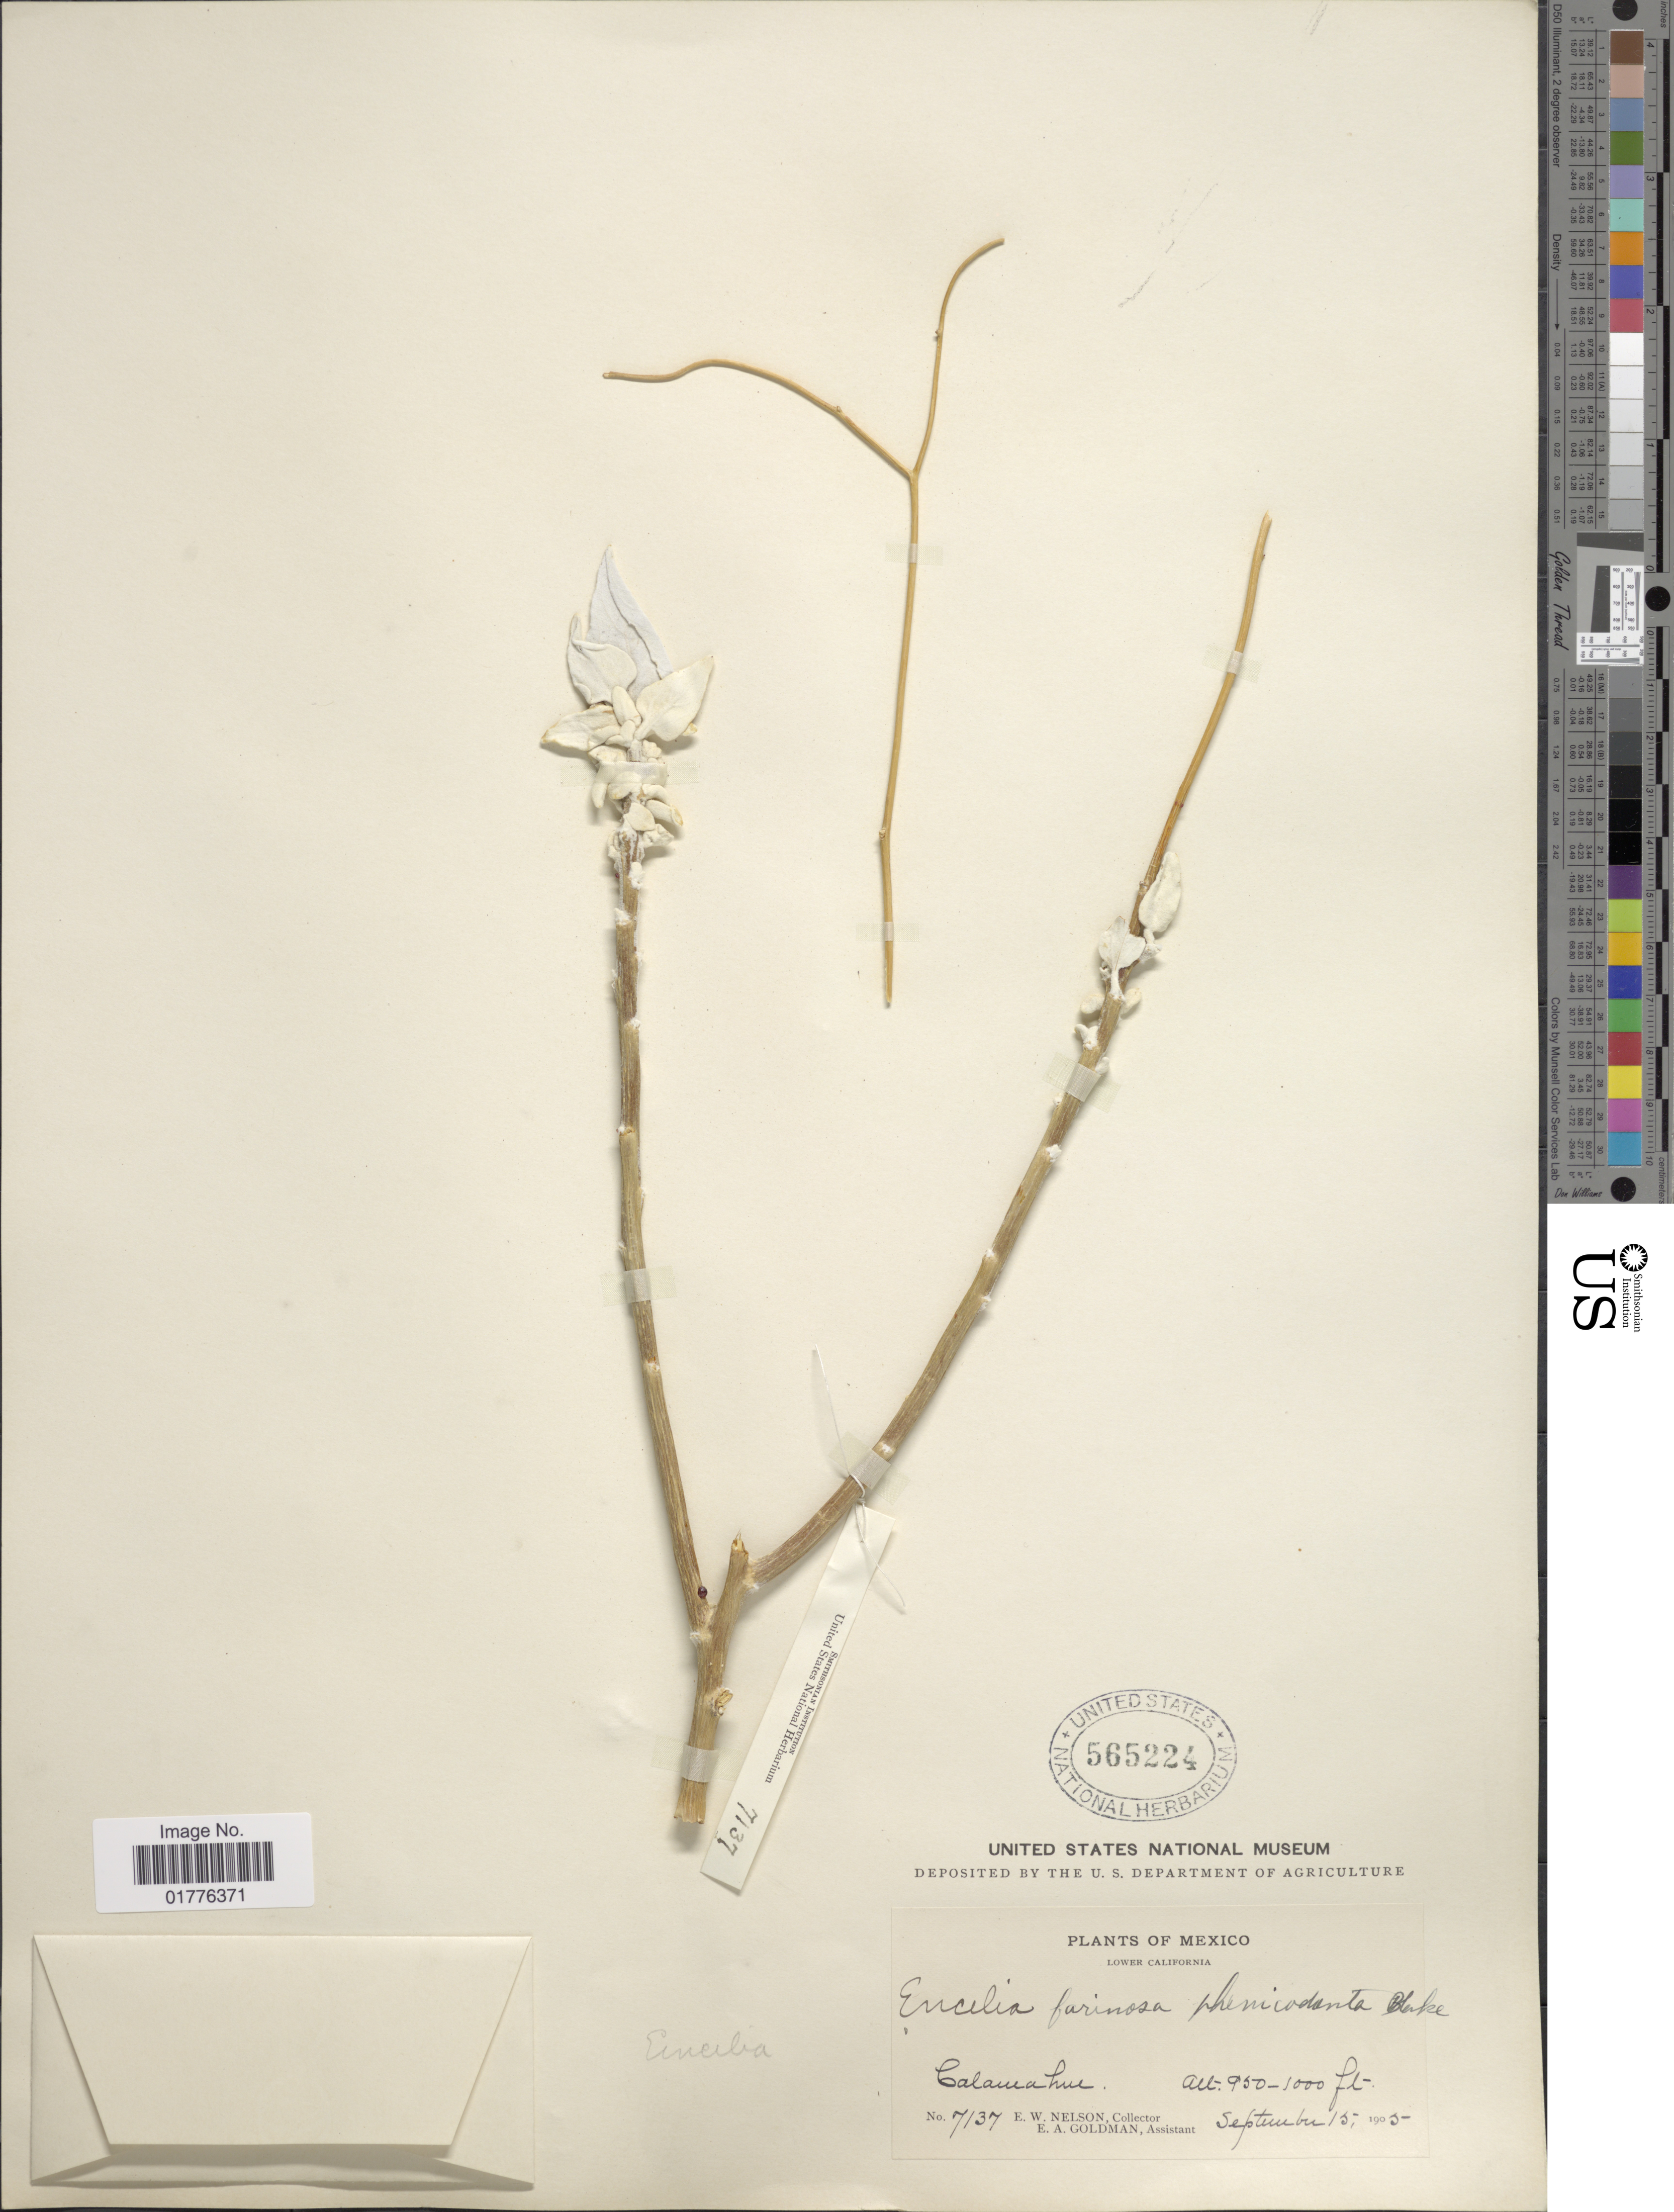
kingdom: Plantae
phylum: Tracheophyta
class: Magnoliopsida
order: Asterales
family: Asteraceae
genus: Encelia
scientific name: Encelia farinosa f. phenicodonta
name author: S.F. Blake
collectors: E. W. Nelson & E. A. Goldman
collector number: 7137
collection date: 1905-09-15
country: Mexico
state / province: Baja California Sur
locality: Lower California, Calamahue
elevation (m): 290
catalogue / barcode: US 565224